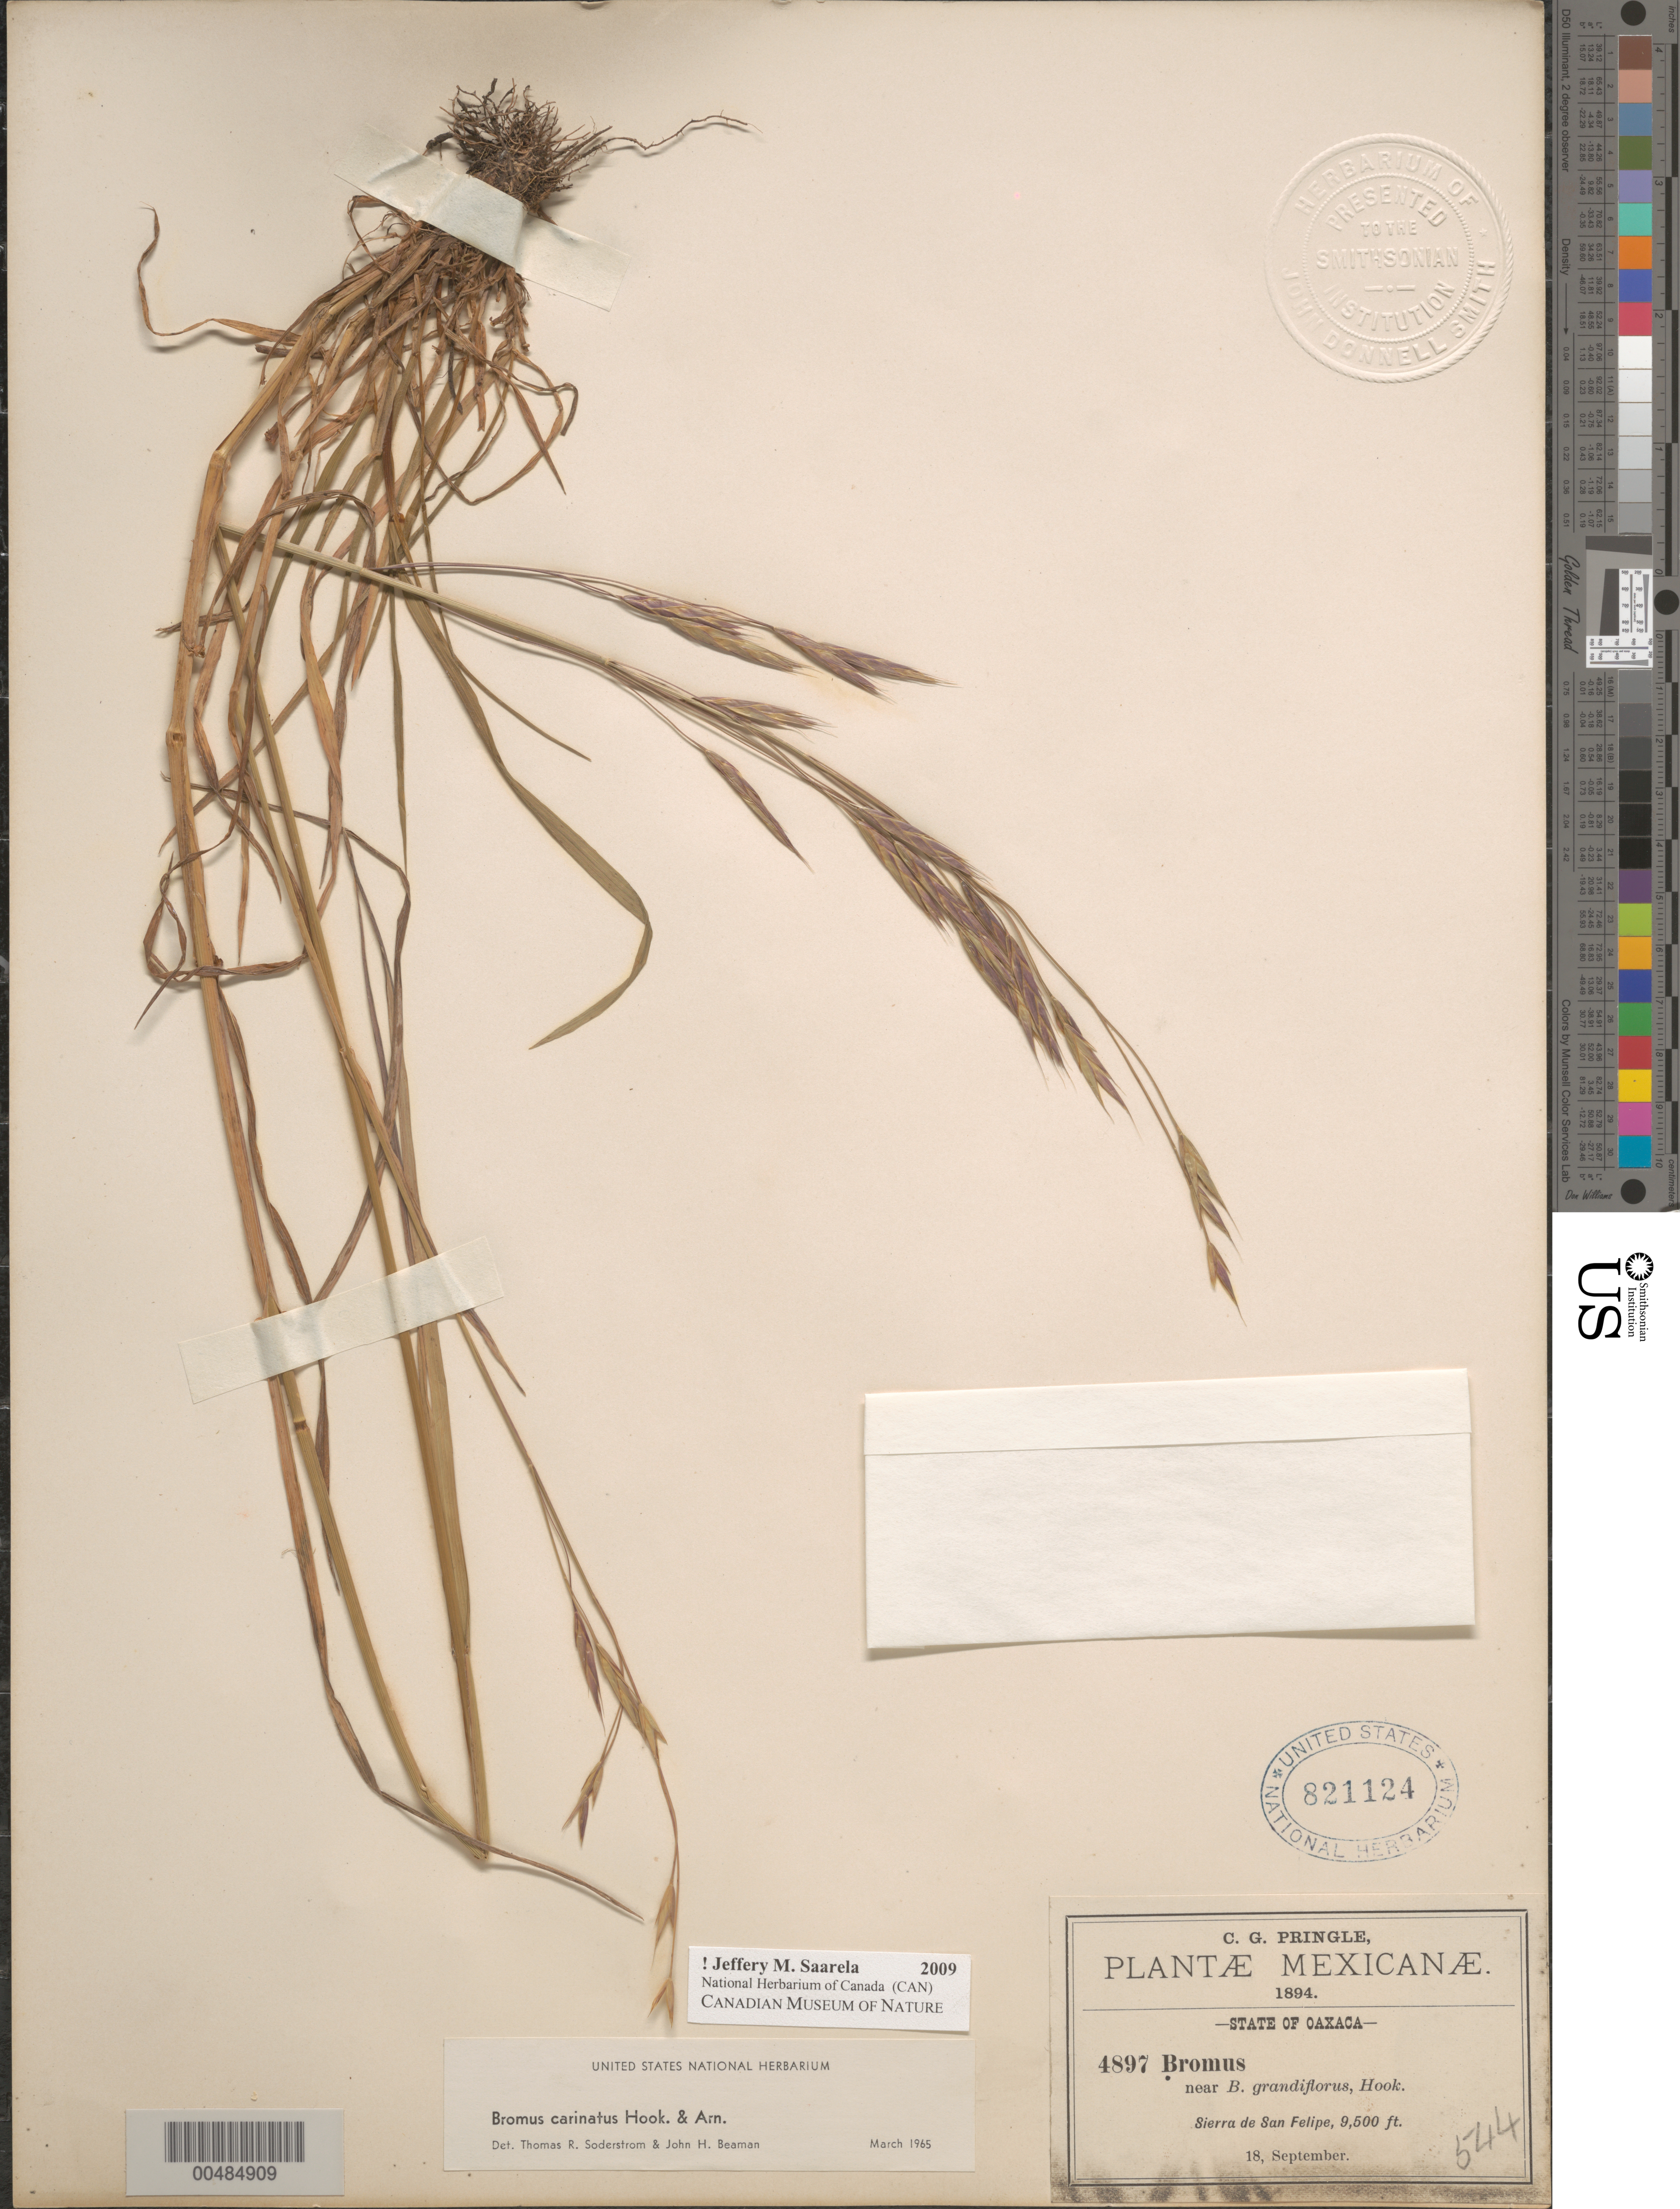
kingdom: Plantae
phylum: Tracheophyta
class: Liliopsida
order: Poales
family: Poaceae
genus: Bromus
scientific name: Bromus carinatus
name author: Hook. & Arn.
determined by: Soderstrom, T. R.; Beaman, J. H.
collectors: C. G. Pringle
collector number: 4897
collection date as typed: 18 Sep 1894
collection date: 1894-09-18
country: Mexico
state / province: Oaxaca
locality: Sierra de San Felipe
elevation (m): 2896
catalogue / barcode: US 821124